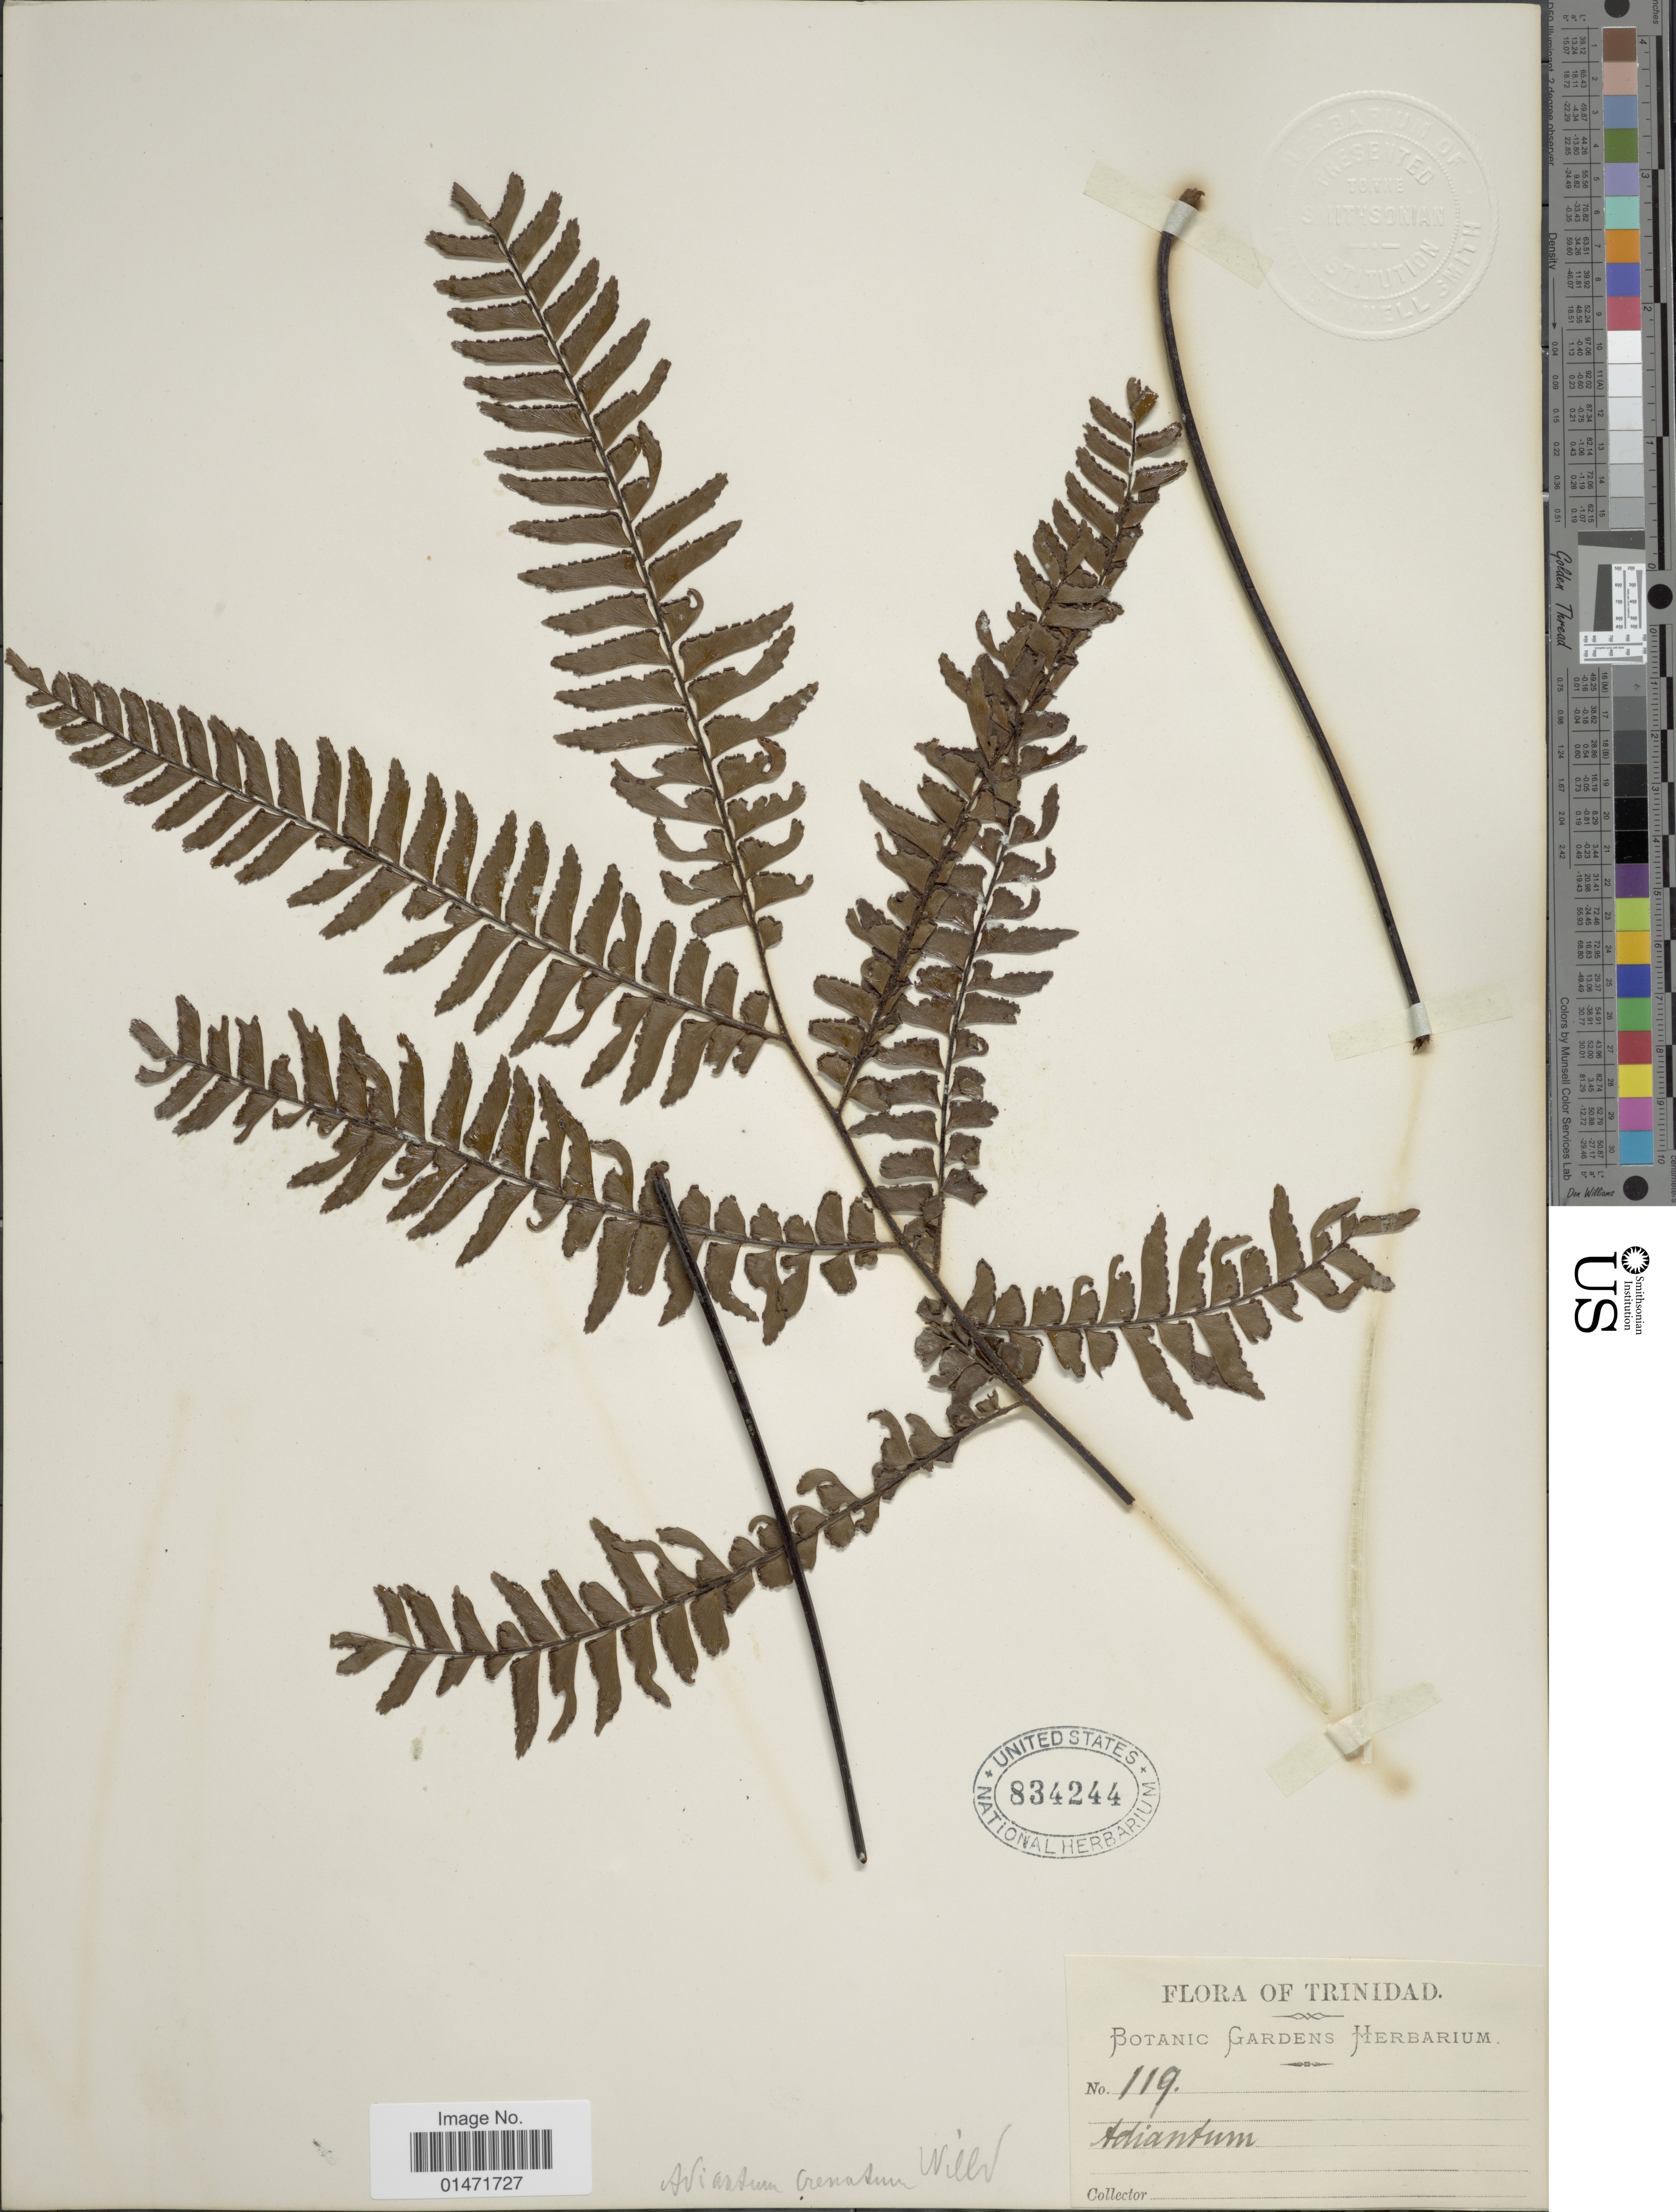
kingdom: Plantae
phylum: Tracheophyta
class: Polypodiopsida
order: Polypodiales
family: Pteridaceae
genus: Adiantum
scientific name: Adiantum tetraphyllum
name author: Humb. & Bonpl. ex Willd.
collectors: Botanic Gardens Herbarium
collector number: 119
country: Trinidad and Tobago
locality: Trinidad.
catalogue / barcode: US 834244